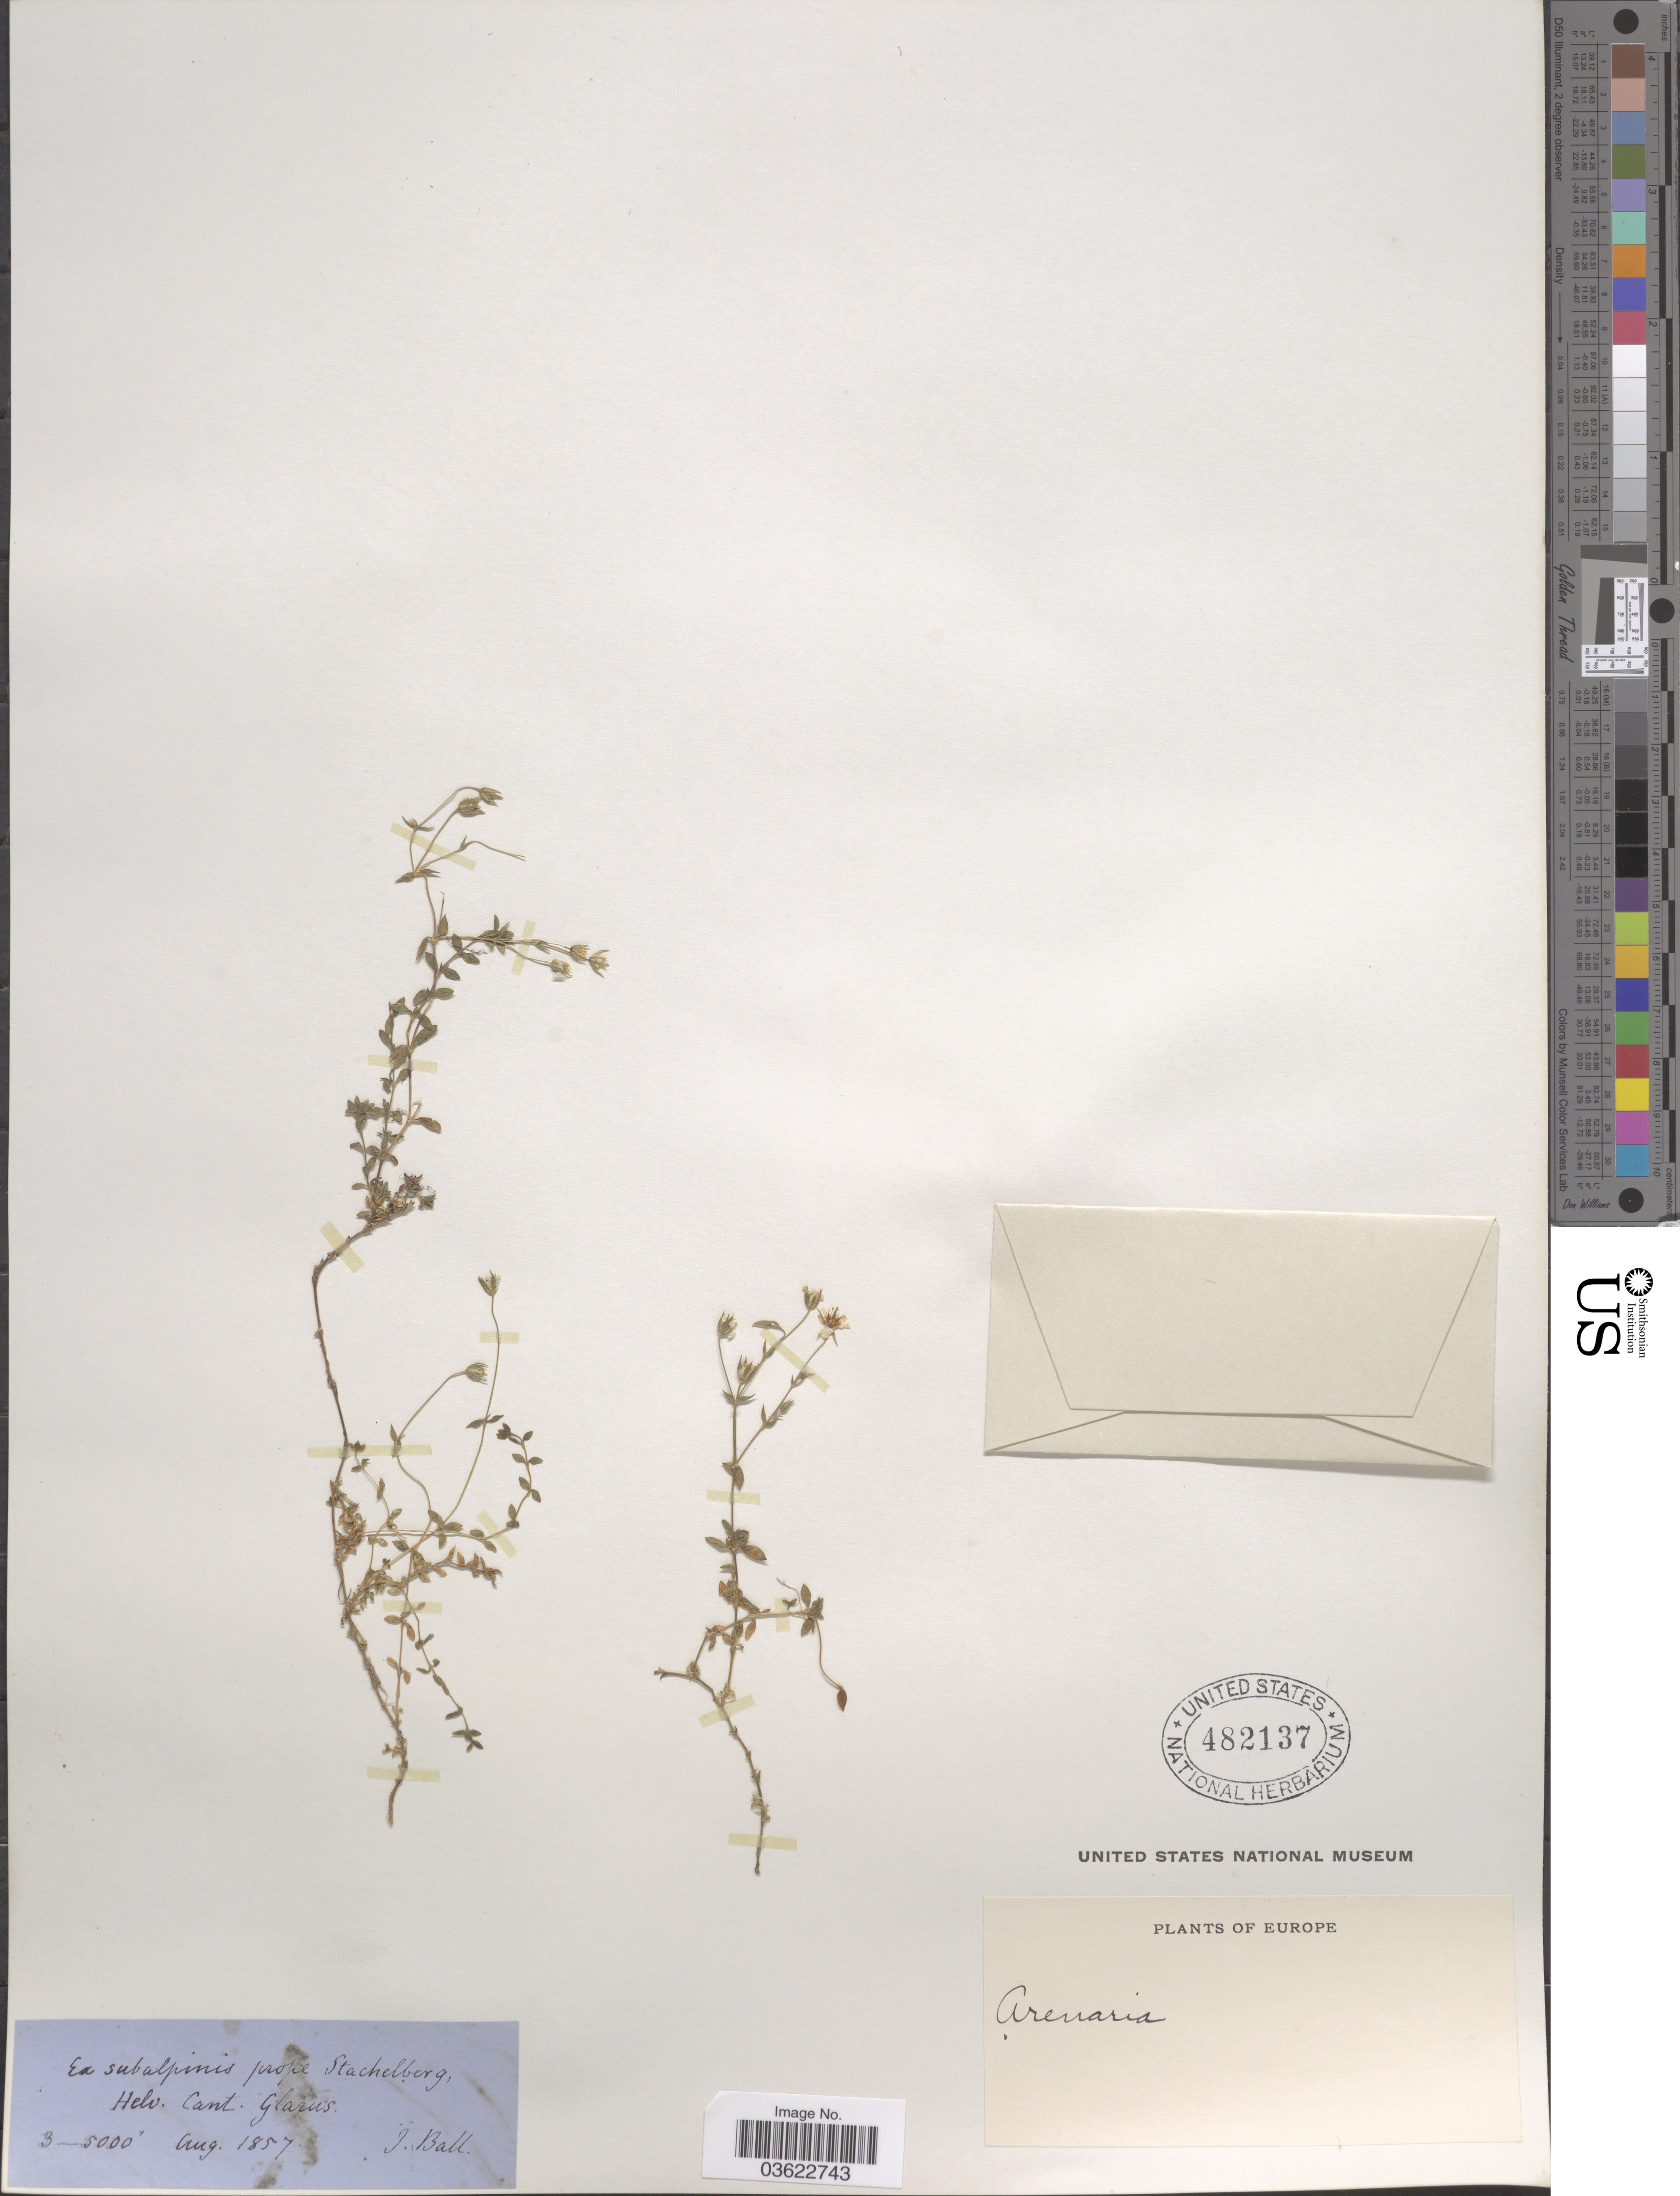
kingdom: Plantae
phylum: Tracheophyta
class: Magnoliopsida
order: Caryophyllales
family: Caryophyllaceae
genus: Arenaria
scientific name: Arenaria sp.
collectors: J. Ball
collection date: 1857-08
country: Switzerland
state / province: Glarus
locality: Ex subalpinis prope Stachelberg, Helv. Cant. Glarus.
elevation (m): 914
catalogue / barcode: US 482137